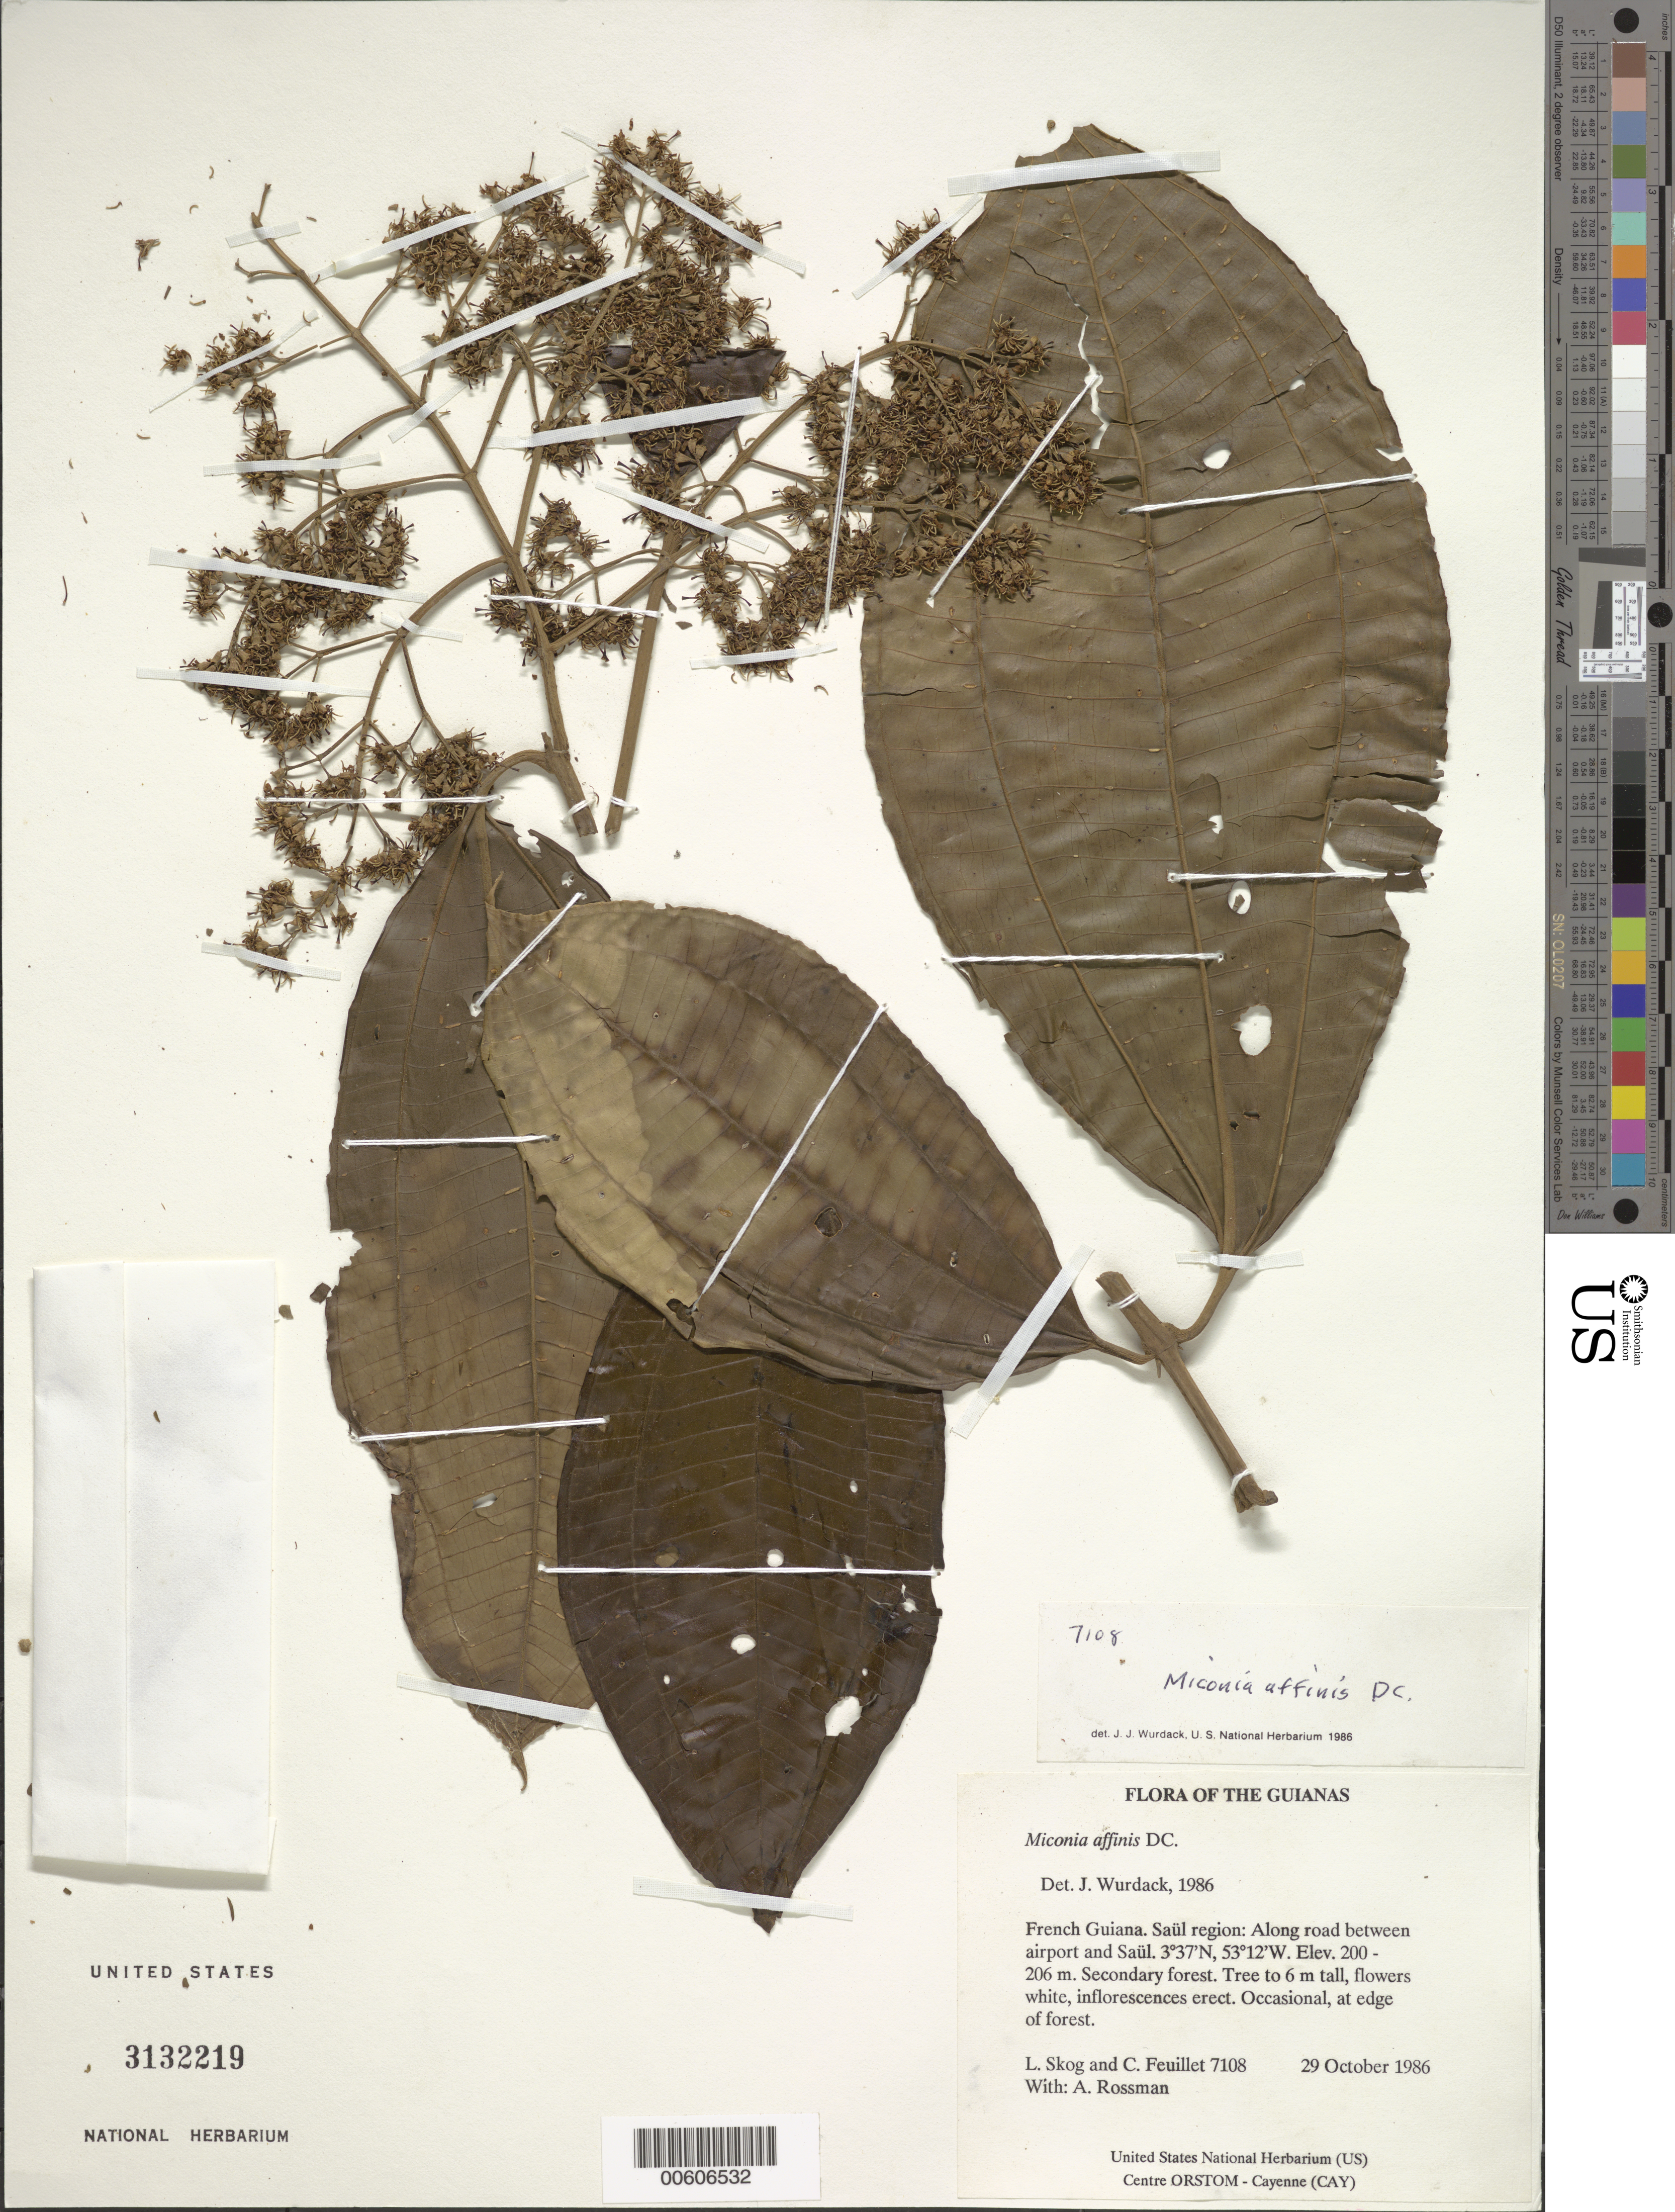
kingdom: Plantae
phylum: Tracheophyta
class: Magnoliopsida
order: Myrtales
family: Melastomataceae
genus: Miconia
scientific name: Miconia affinis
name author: DC.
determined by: Wurdack, John J., (US), US (UNITED STATES)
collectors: L. E. Skog, C. Feuillet & A. Rossman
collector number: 7108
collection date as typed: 29 October 1986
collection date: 1986-10-29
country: French Guiana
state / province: Saint-Laurent-du-Maroni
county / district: Saül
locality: Along road between airport and Saül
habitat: Secondary forest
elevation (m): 200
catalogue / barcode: US 3132219